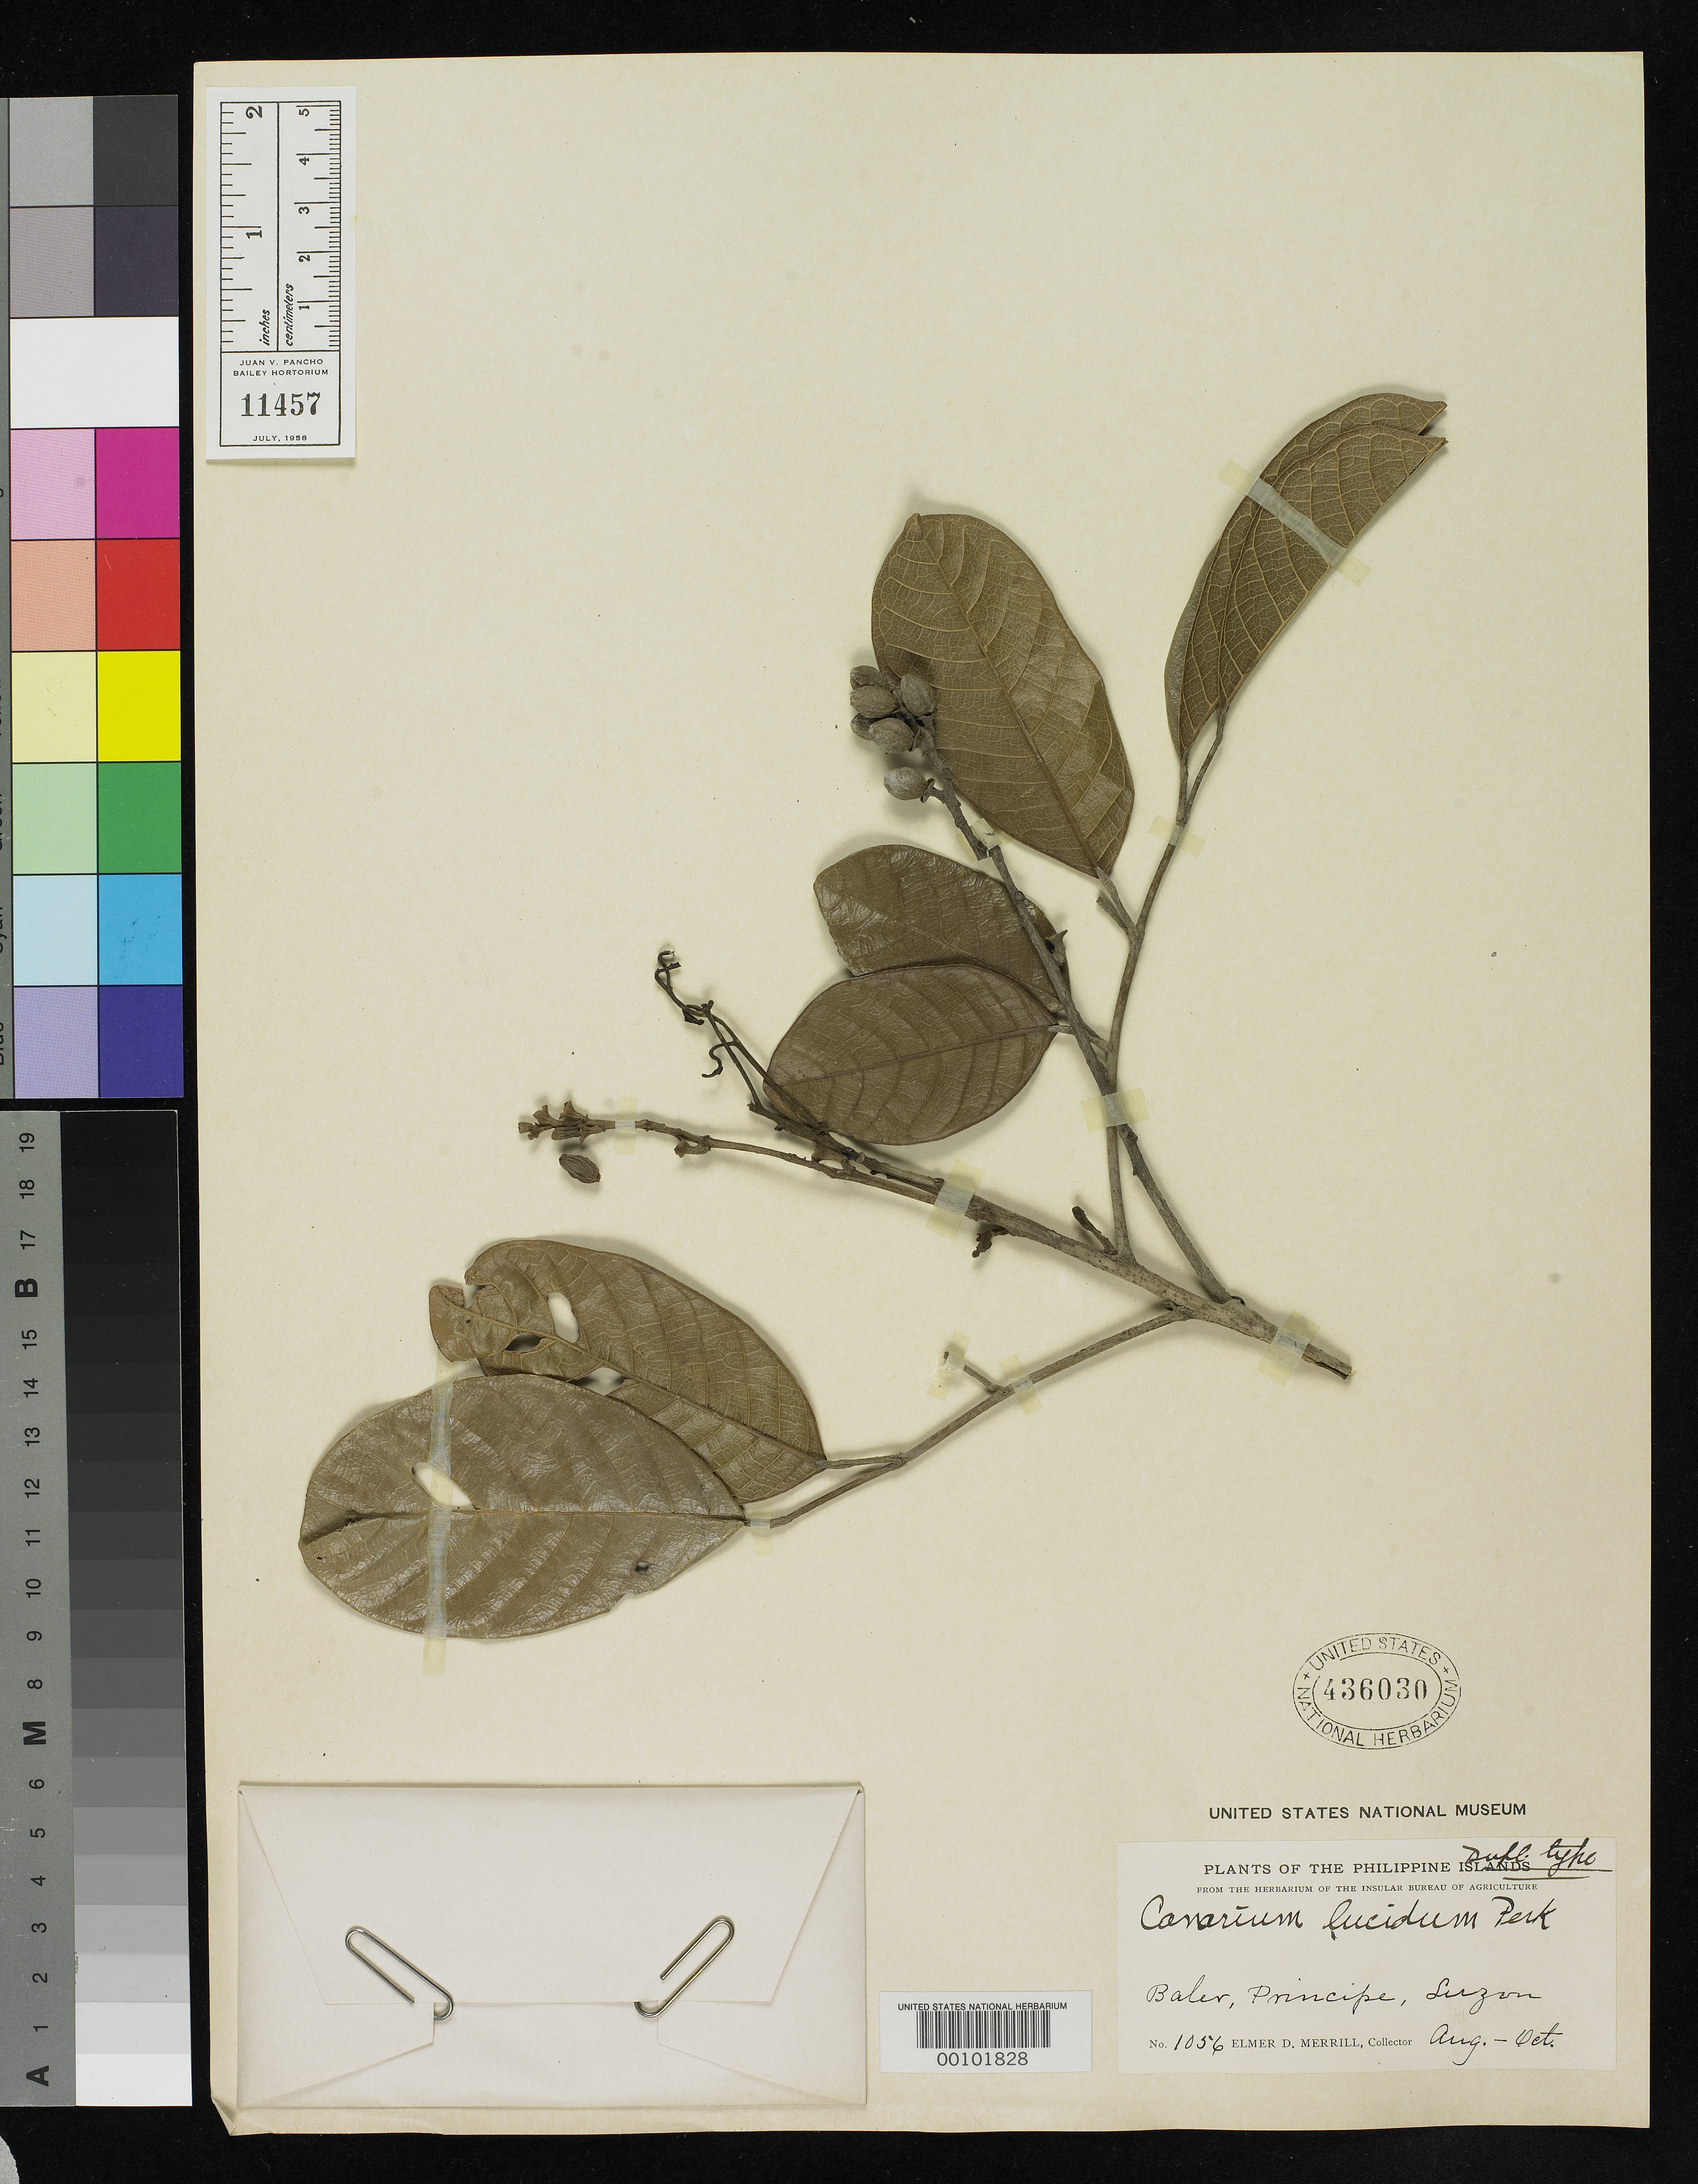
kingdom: Plantae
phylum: Tracheophyta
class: Magnoliopsida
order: Sapindales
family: Burseraceae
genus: Canarium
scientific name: Canarium lucidum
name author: Perkins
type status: Isotype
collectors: E. D. Merrill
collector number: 1056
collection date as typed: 1903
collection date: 1903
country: Philippines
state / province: Calabarzon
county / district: Quezon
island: Luzon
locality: Baler, Principe.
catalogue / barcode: US 436030